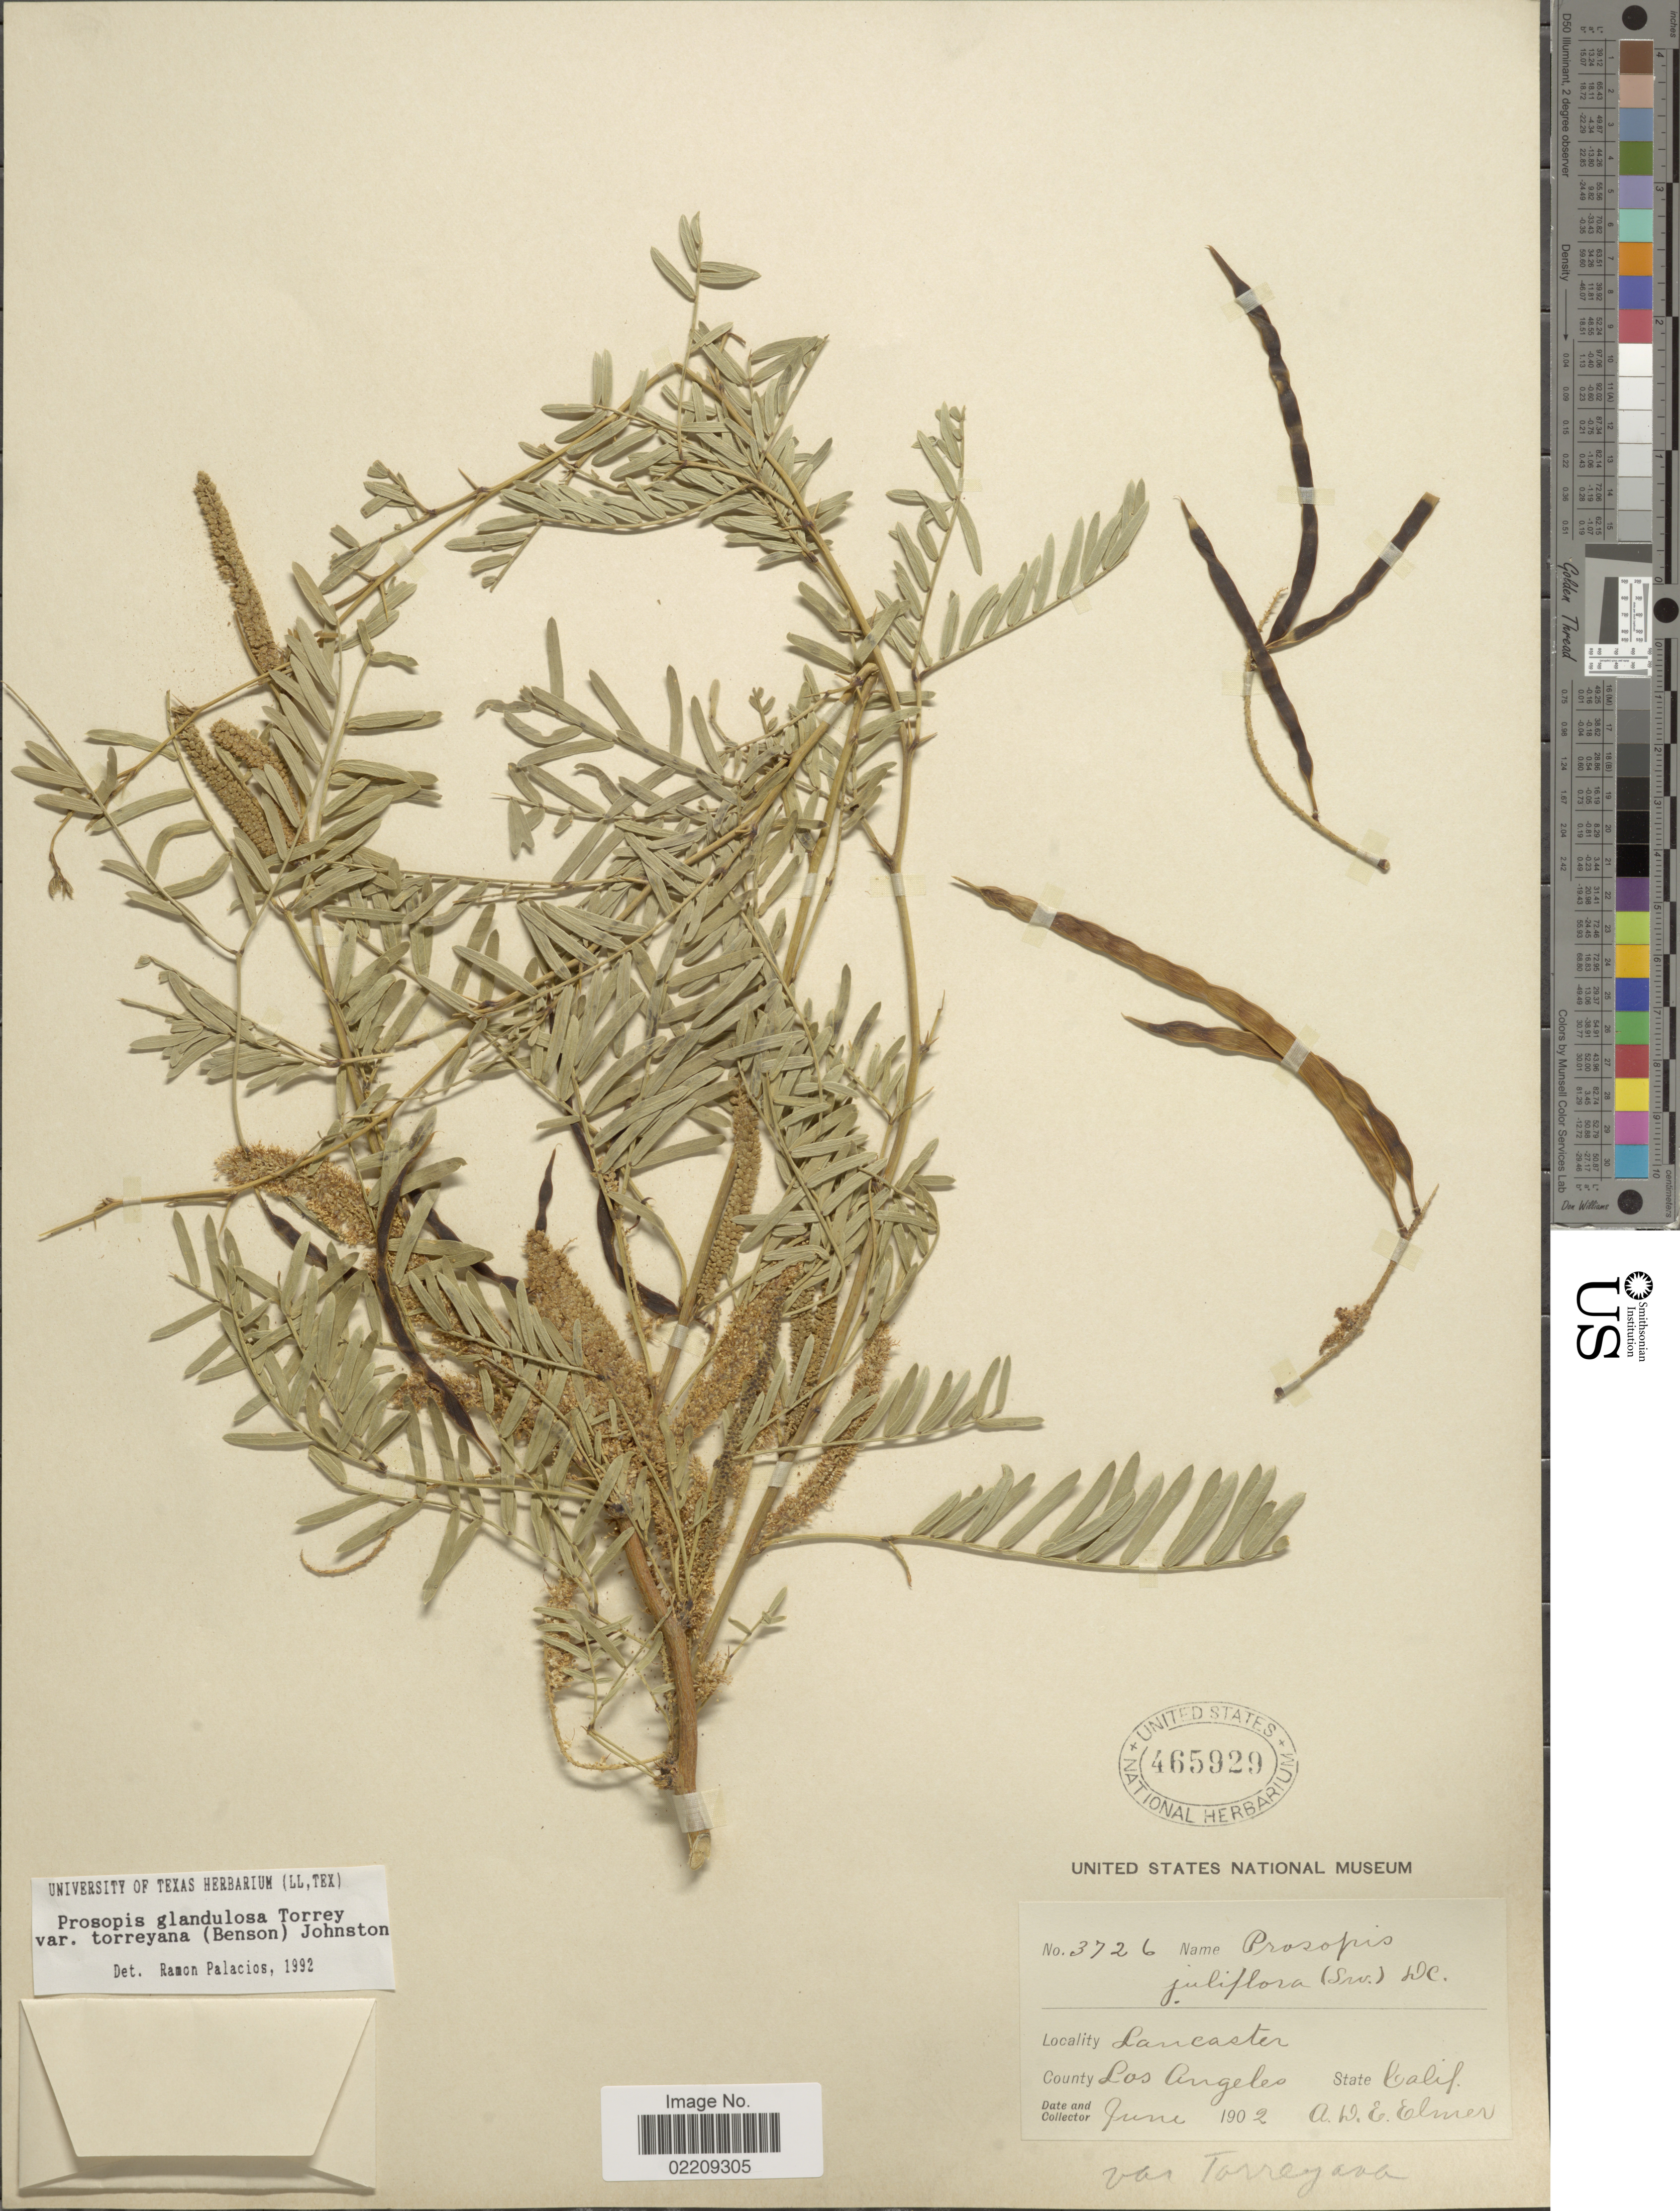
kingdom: Plantae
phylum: Tracheophyta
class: Magnoliopsida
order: Fabales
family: Fabaceae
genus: Neltuma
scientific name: Neltuma odorata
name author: (Torr. & Frém.) C. E. Hughes & G.P. Lewis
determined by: Strong, Mark T., (BOT), Smithsonian Institution - National Museum of Natural History (UNITED STATES)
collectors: A. D. E. Elmer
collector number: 3726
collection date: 1902-06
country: United States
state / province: California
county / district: Los Angeles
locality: County Los Angeles, Lancaster.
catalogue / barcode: US 465929